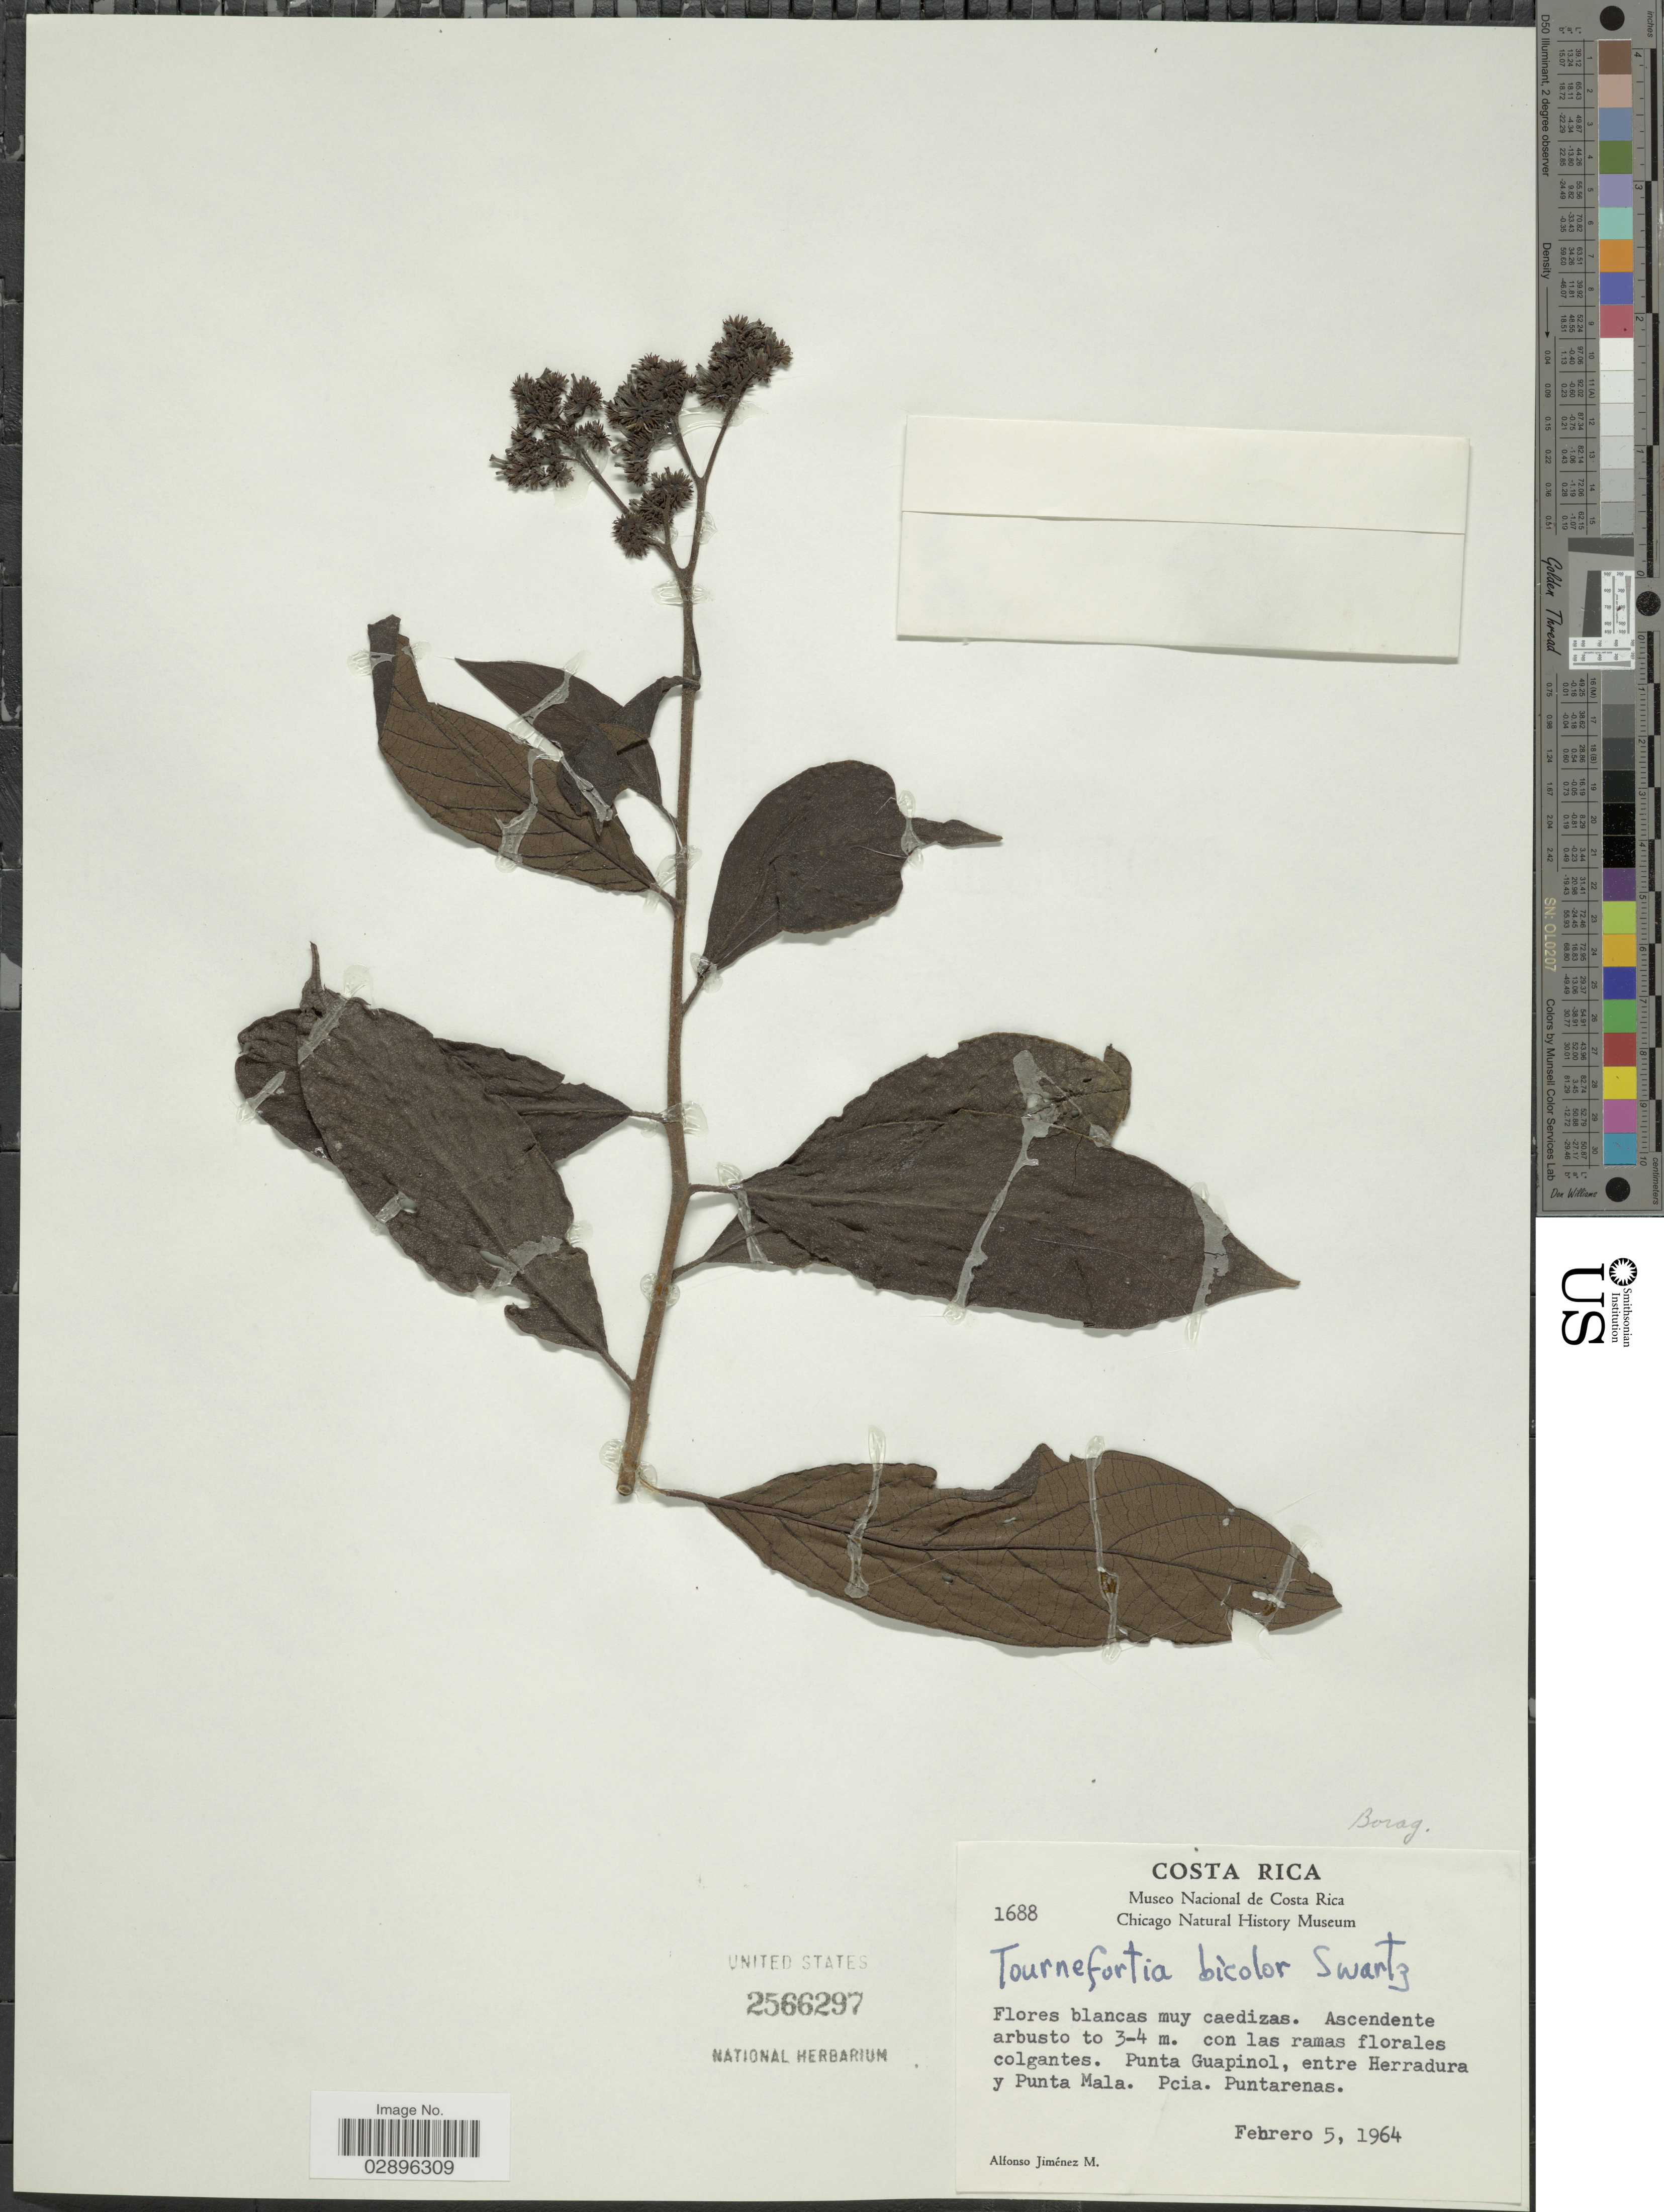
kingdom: Plantae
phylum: Tracheophyta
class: Magnoliopsida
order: Boraginales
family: Heliotropiaceae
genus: Tournefortia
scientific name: Tournefortia bicolor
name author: Sw.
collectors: A. Jimenez M.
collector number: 1688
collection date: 1964-02-05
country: Costa Rica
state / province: Puntarenas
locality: Punta Guapinol, entre Herradura y Punta Mala. Pcia. Puntarenas.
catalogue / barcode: US 2566297